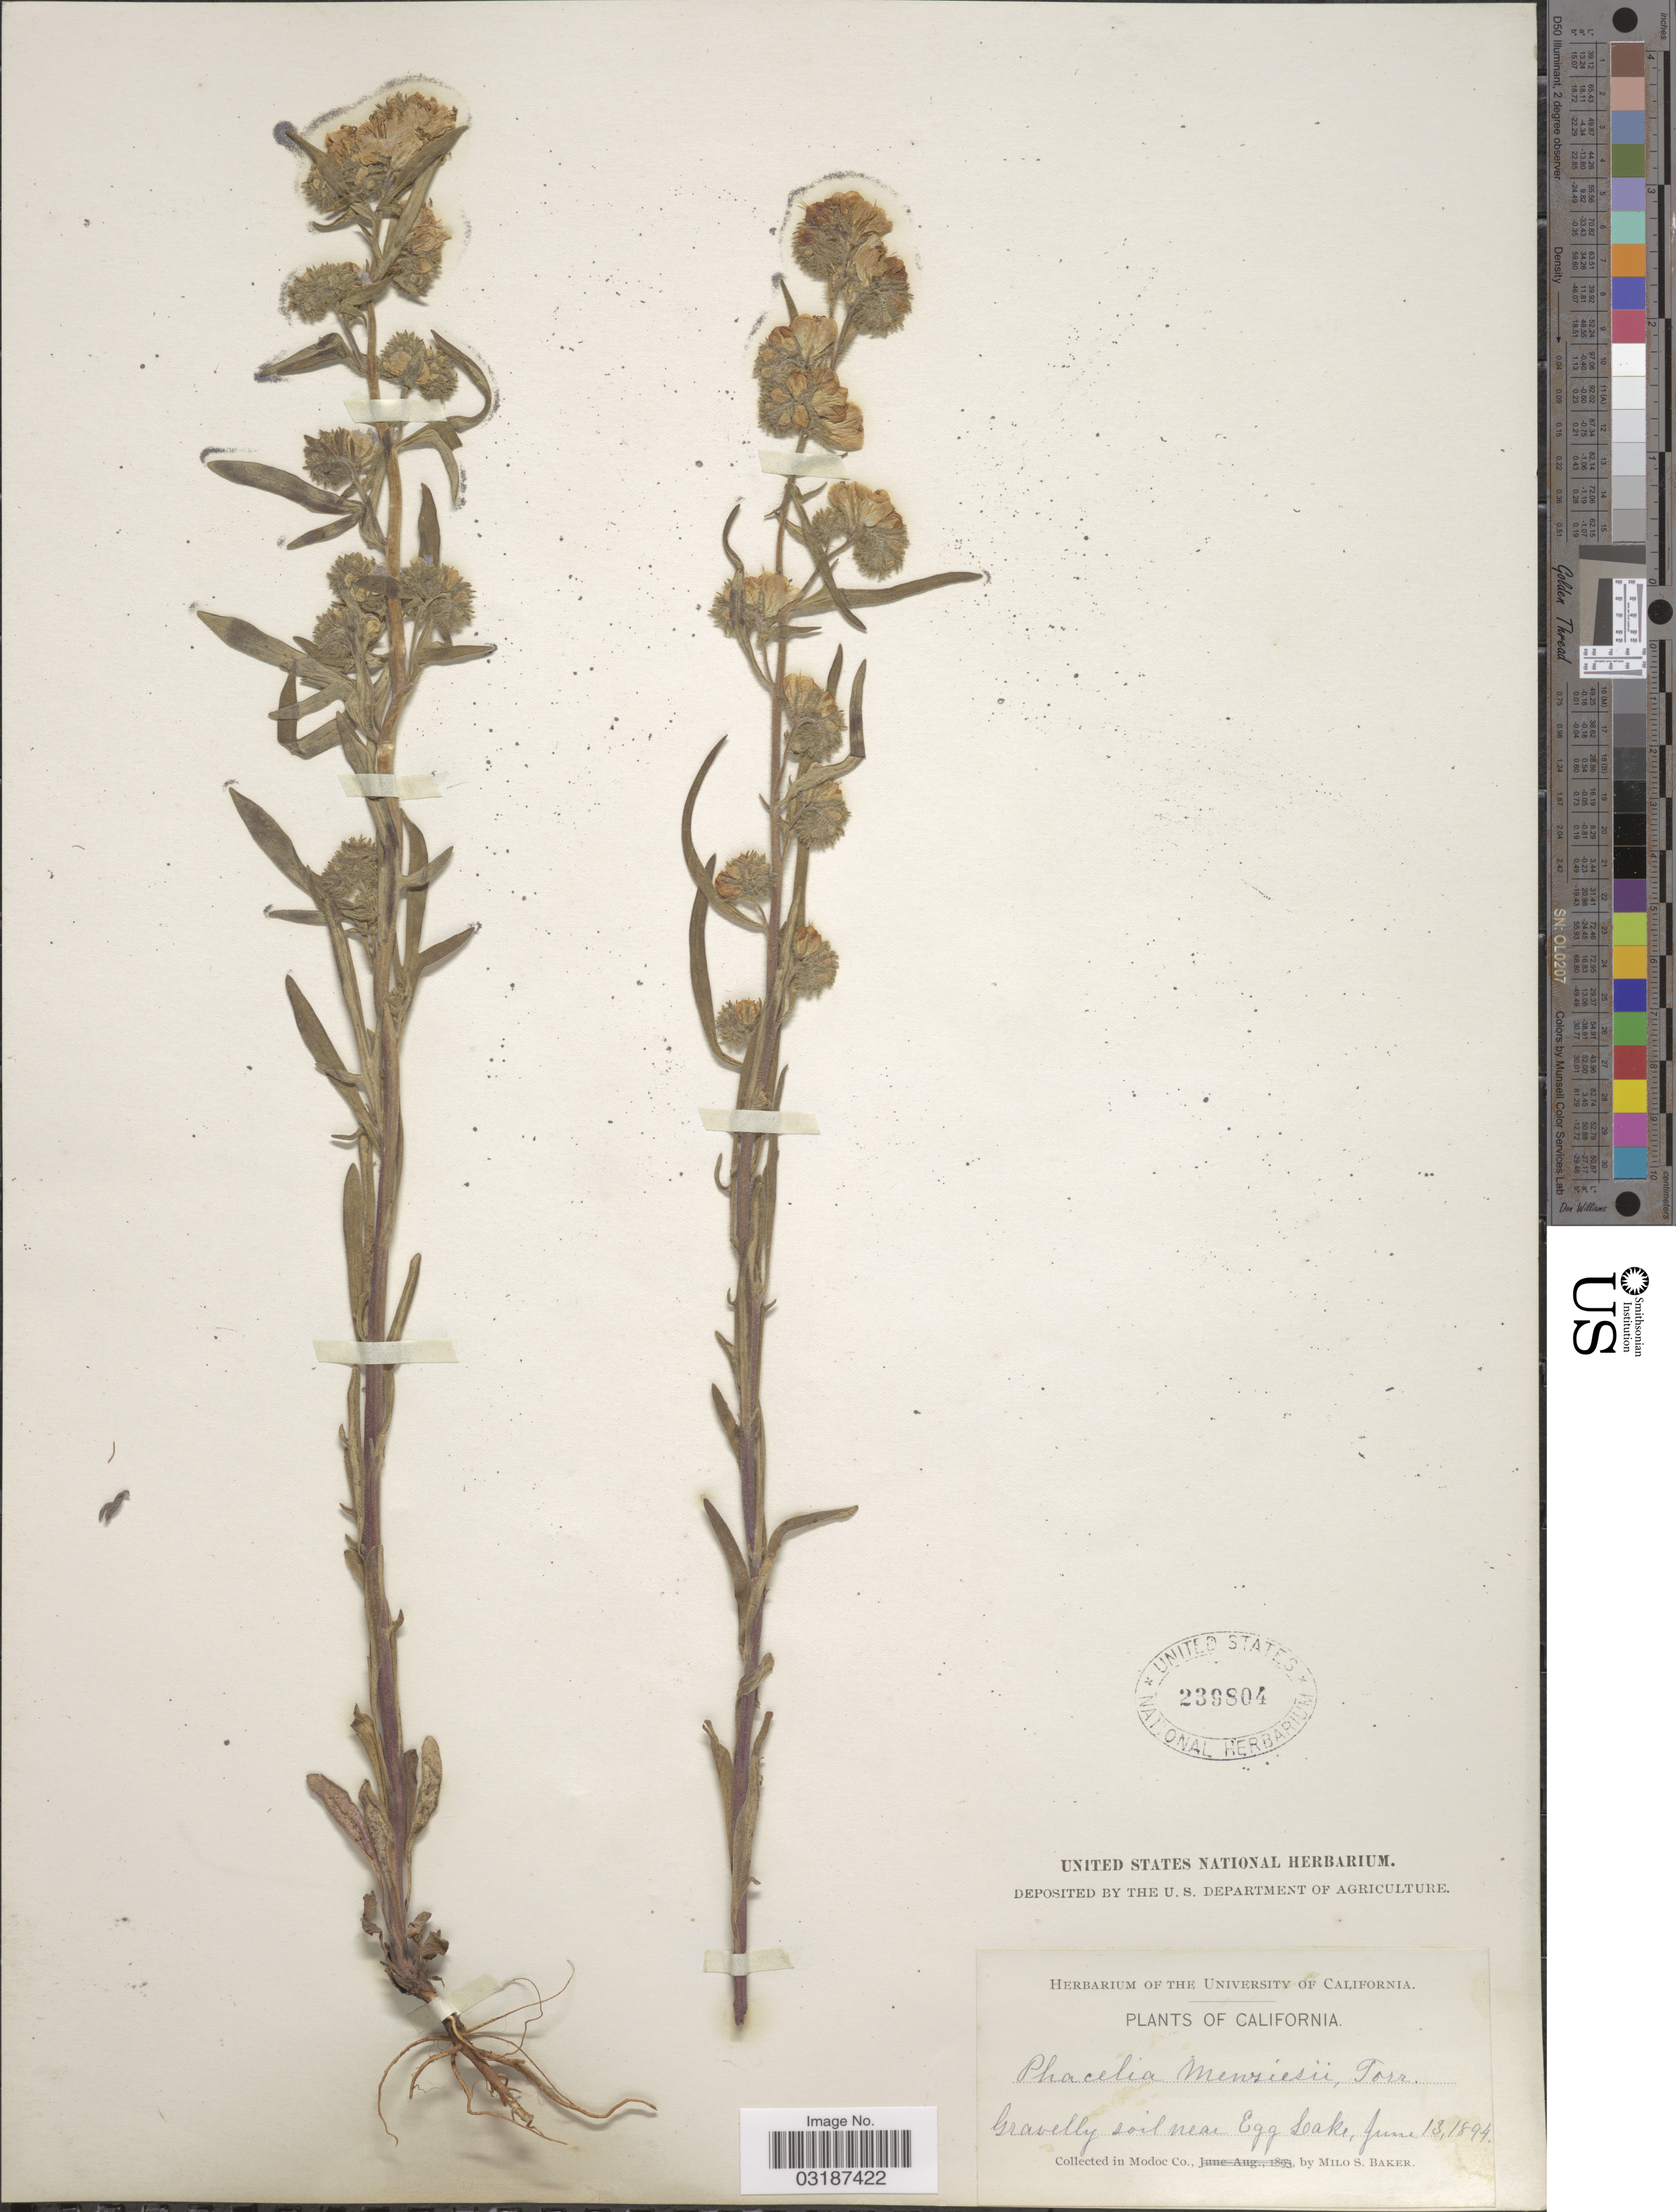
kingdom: Plantae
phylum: Tracheophyta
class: Magnoliopsida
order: Boraginales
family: Hydrophyllaceae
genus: Phacelia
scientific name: Phacelia linearis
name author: (Pursh) Holz.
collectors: M. S. Baker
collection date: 1894-06-13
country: United States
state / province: California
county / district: Modoc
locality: Gravelly soil near Egg Lake. Modoc Co.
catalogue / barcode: US 239804